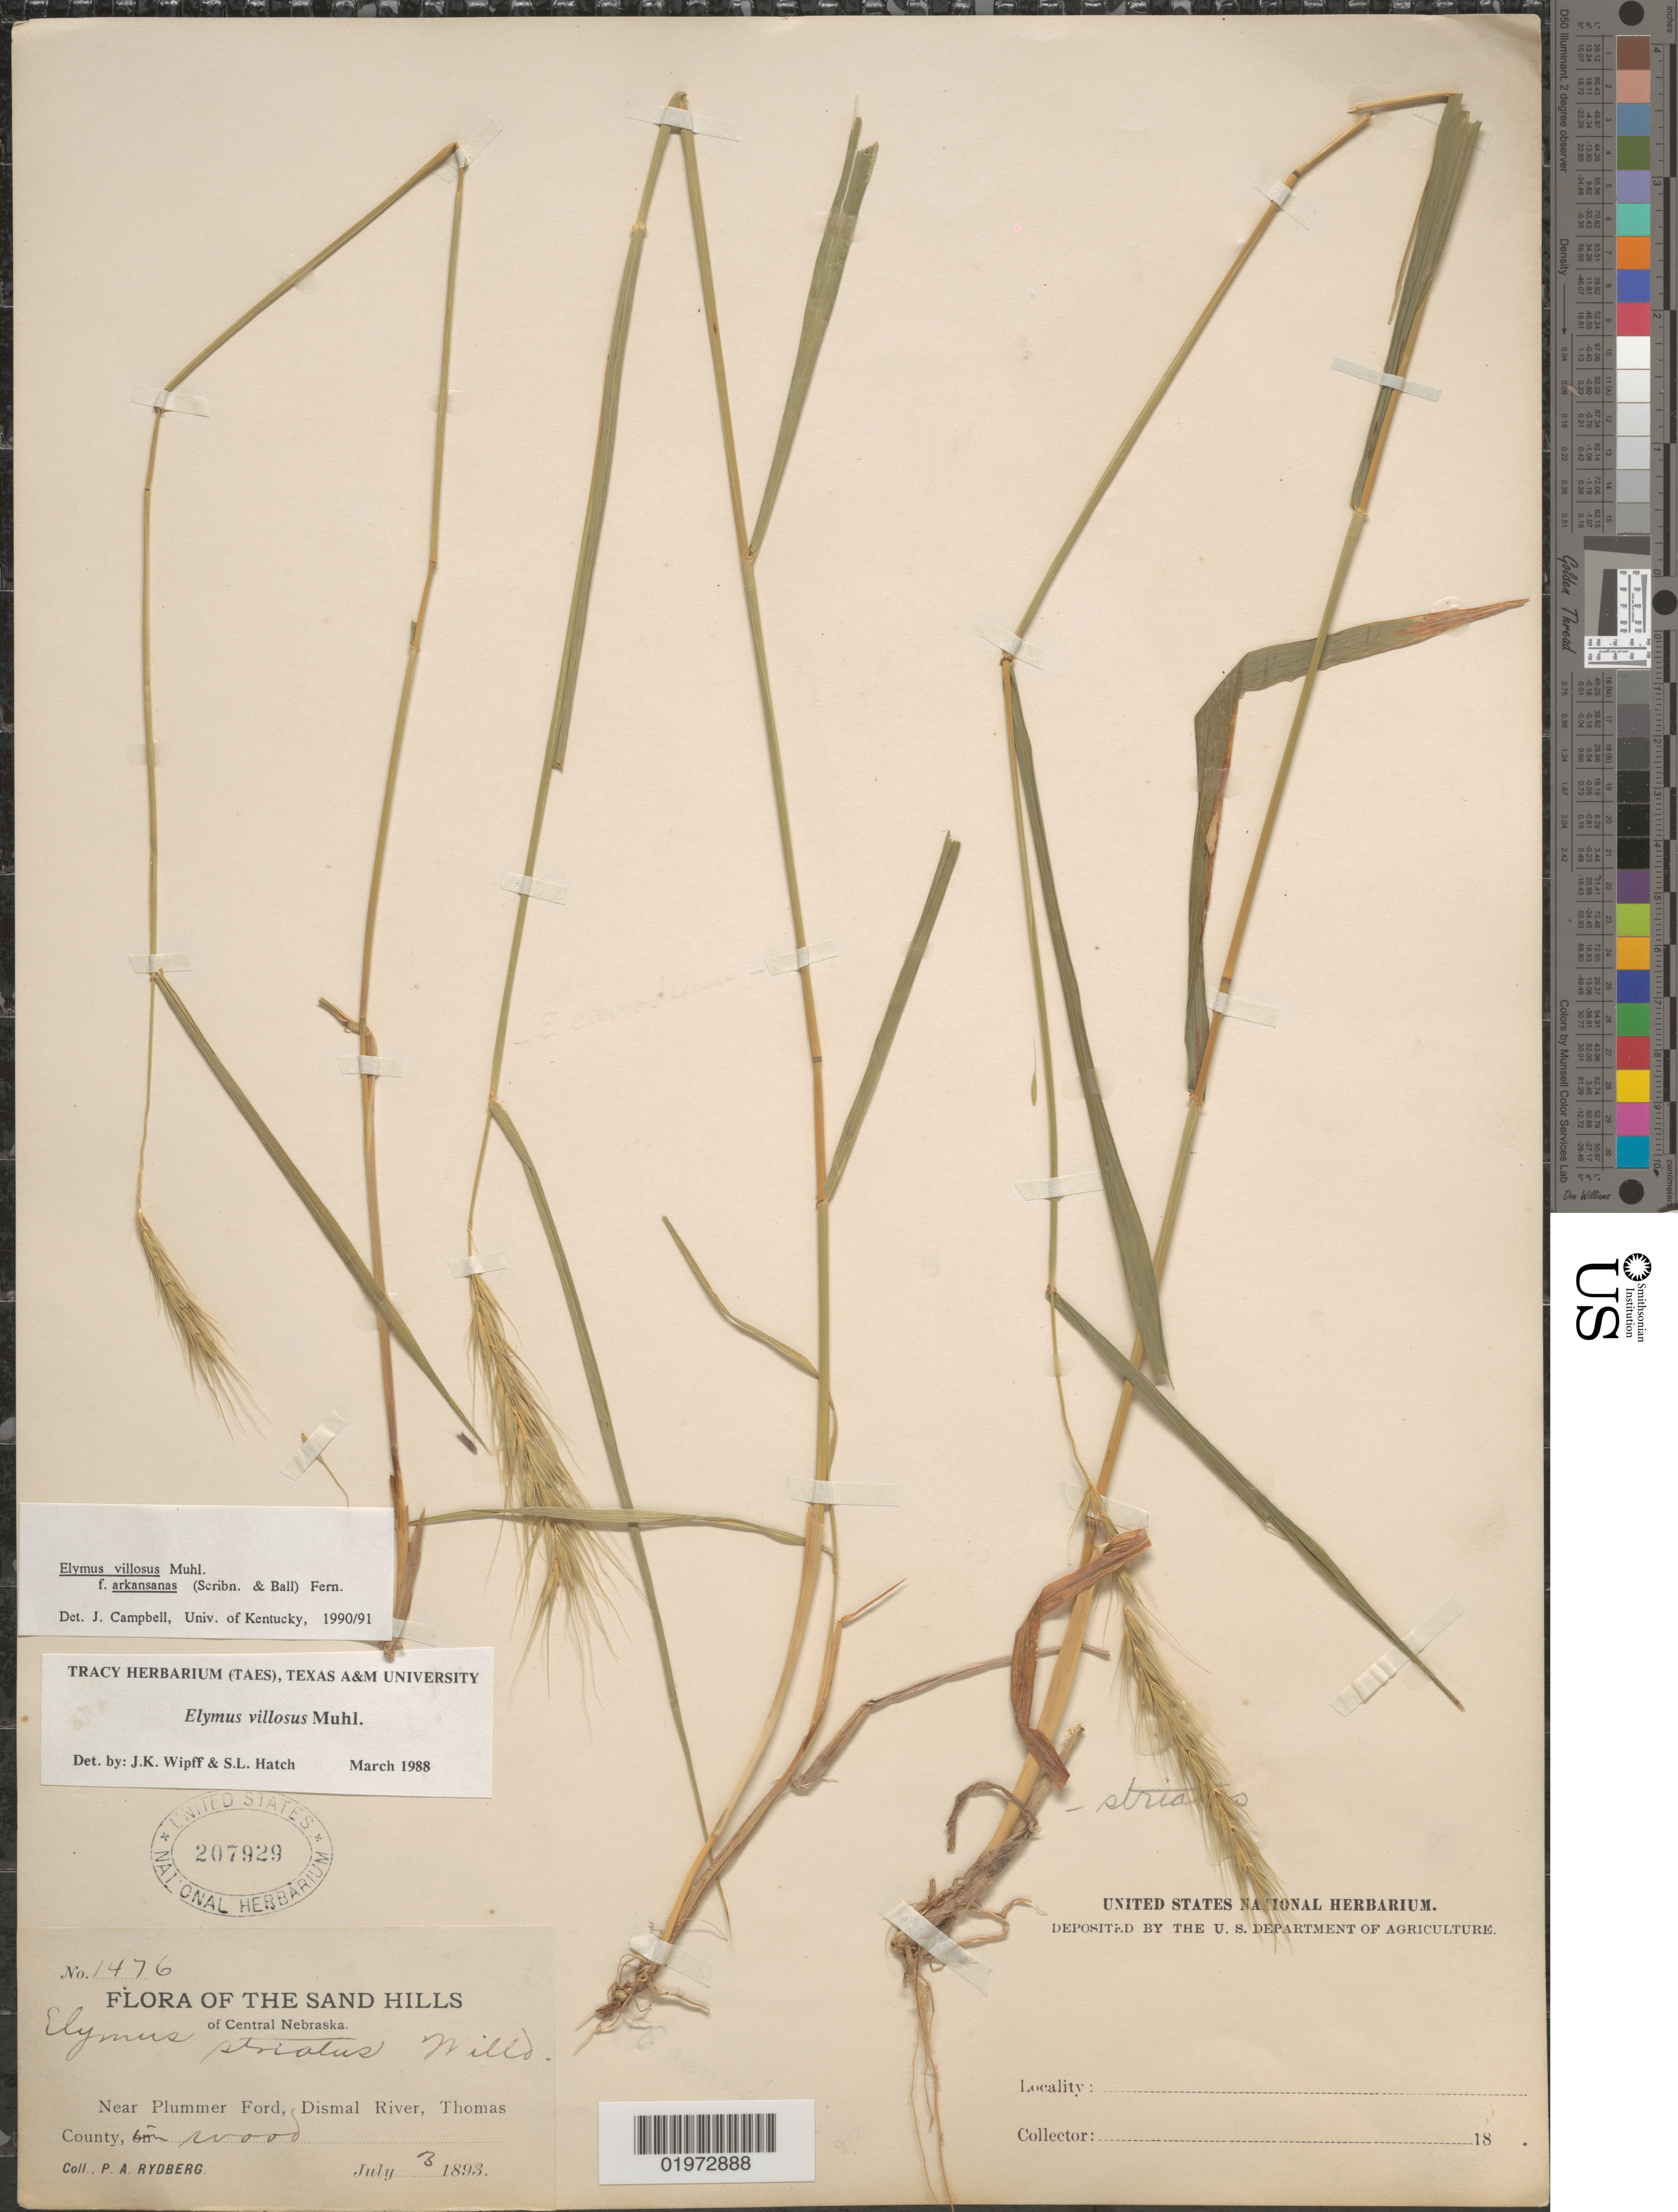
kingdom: Plantae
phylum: Tracheophyta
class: Liliopsida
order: Poales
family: Poaceae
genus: Elymus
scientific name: Elymus villosus var. arkansanus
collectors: P. A. Rydberg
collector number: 1476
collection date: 1893-07-03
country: United States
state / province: Nebraska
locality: The Sand Hills of Central Nebraska. Near Plummer Ford, Dismal River, Thomas County, in wood.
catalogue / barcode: US 207929